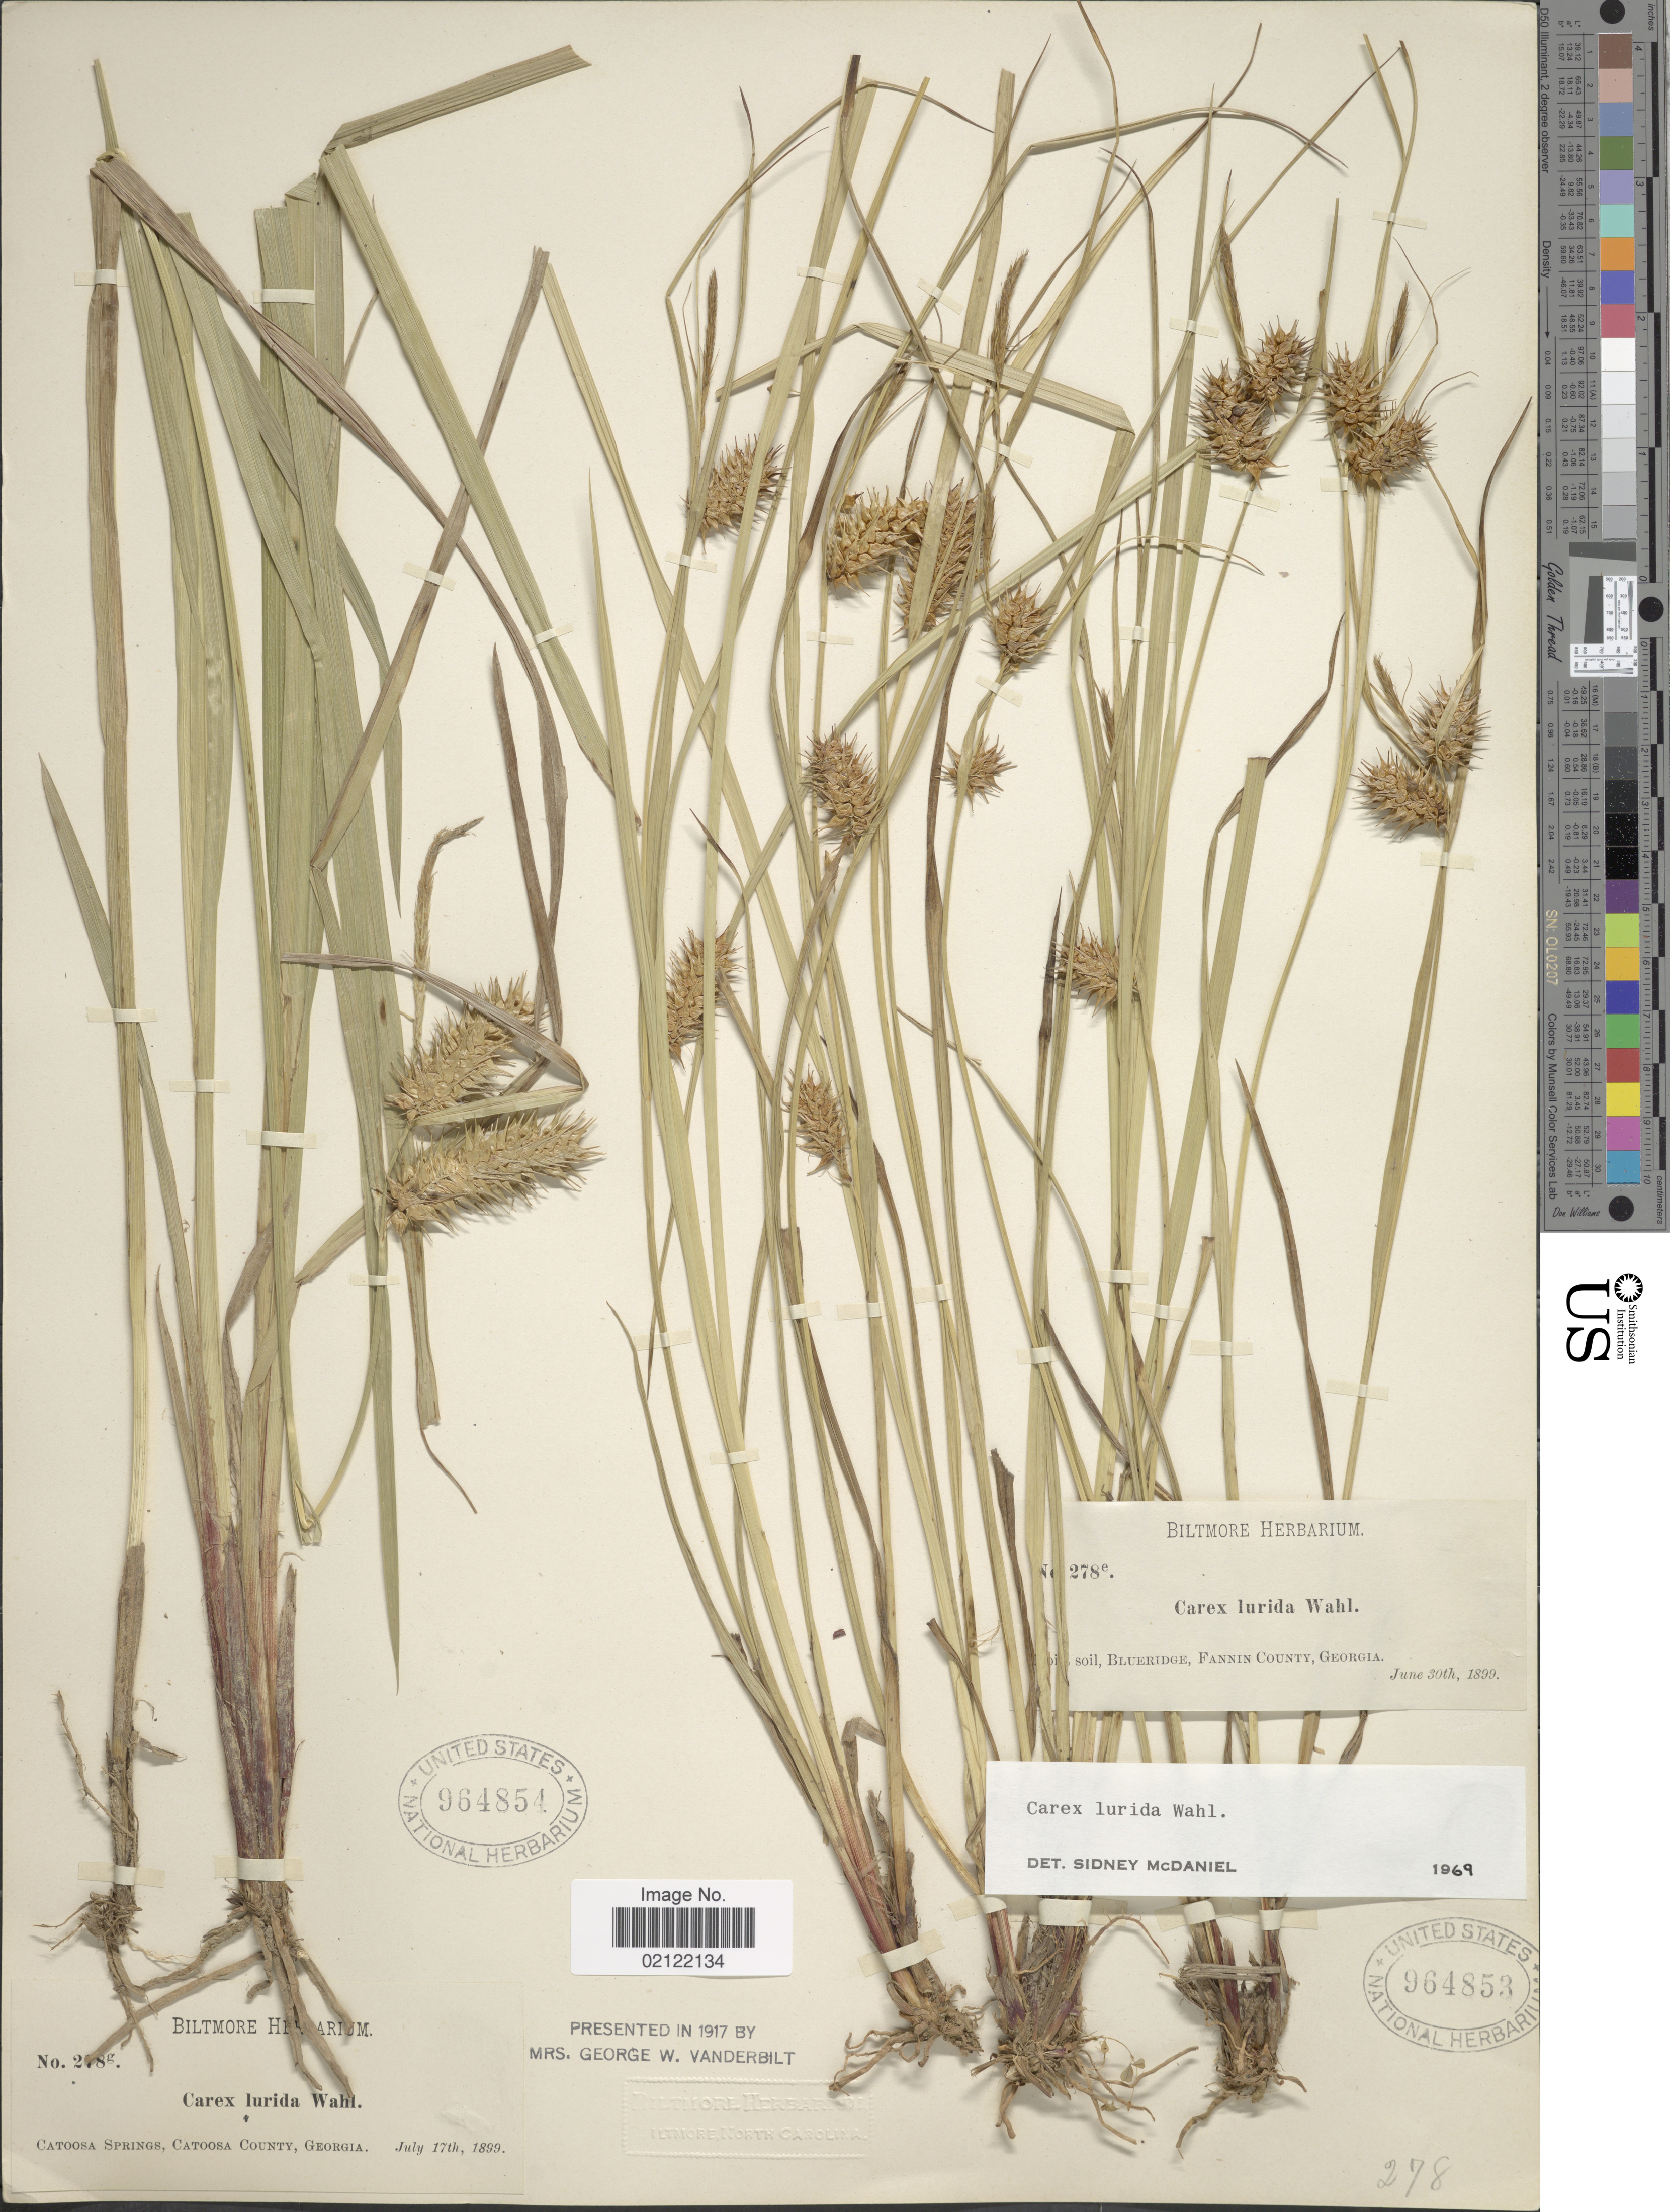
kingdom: Plantae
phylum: Tracheophyta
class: Liliopsida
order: Poales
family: Cyperaceae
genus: Carex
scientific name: Carex lurida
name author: Wahlenb.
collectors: ex herb. Biltmore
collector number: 278e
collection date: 1899-06-30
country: United States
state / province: Georgia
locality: Blueridge, Fannin County.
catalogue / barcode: US 964853